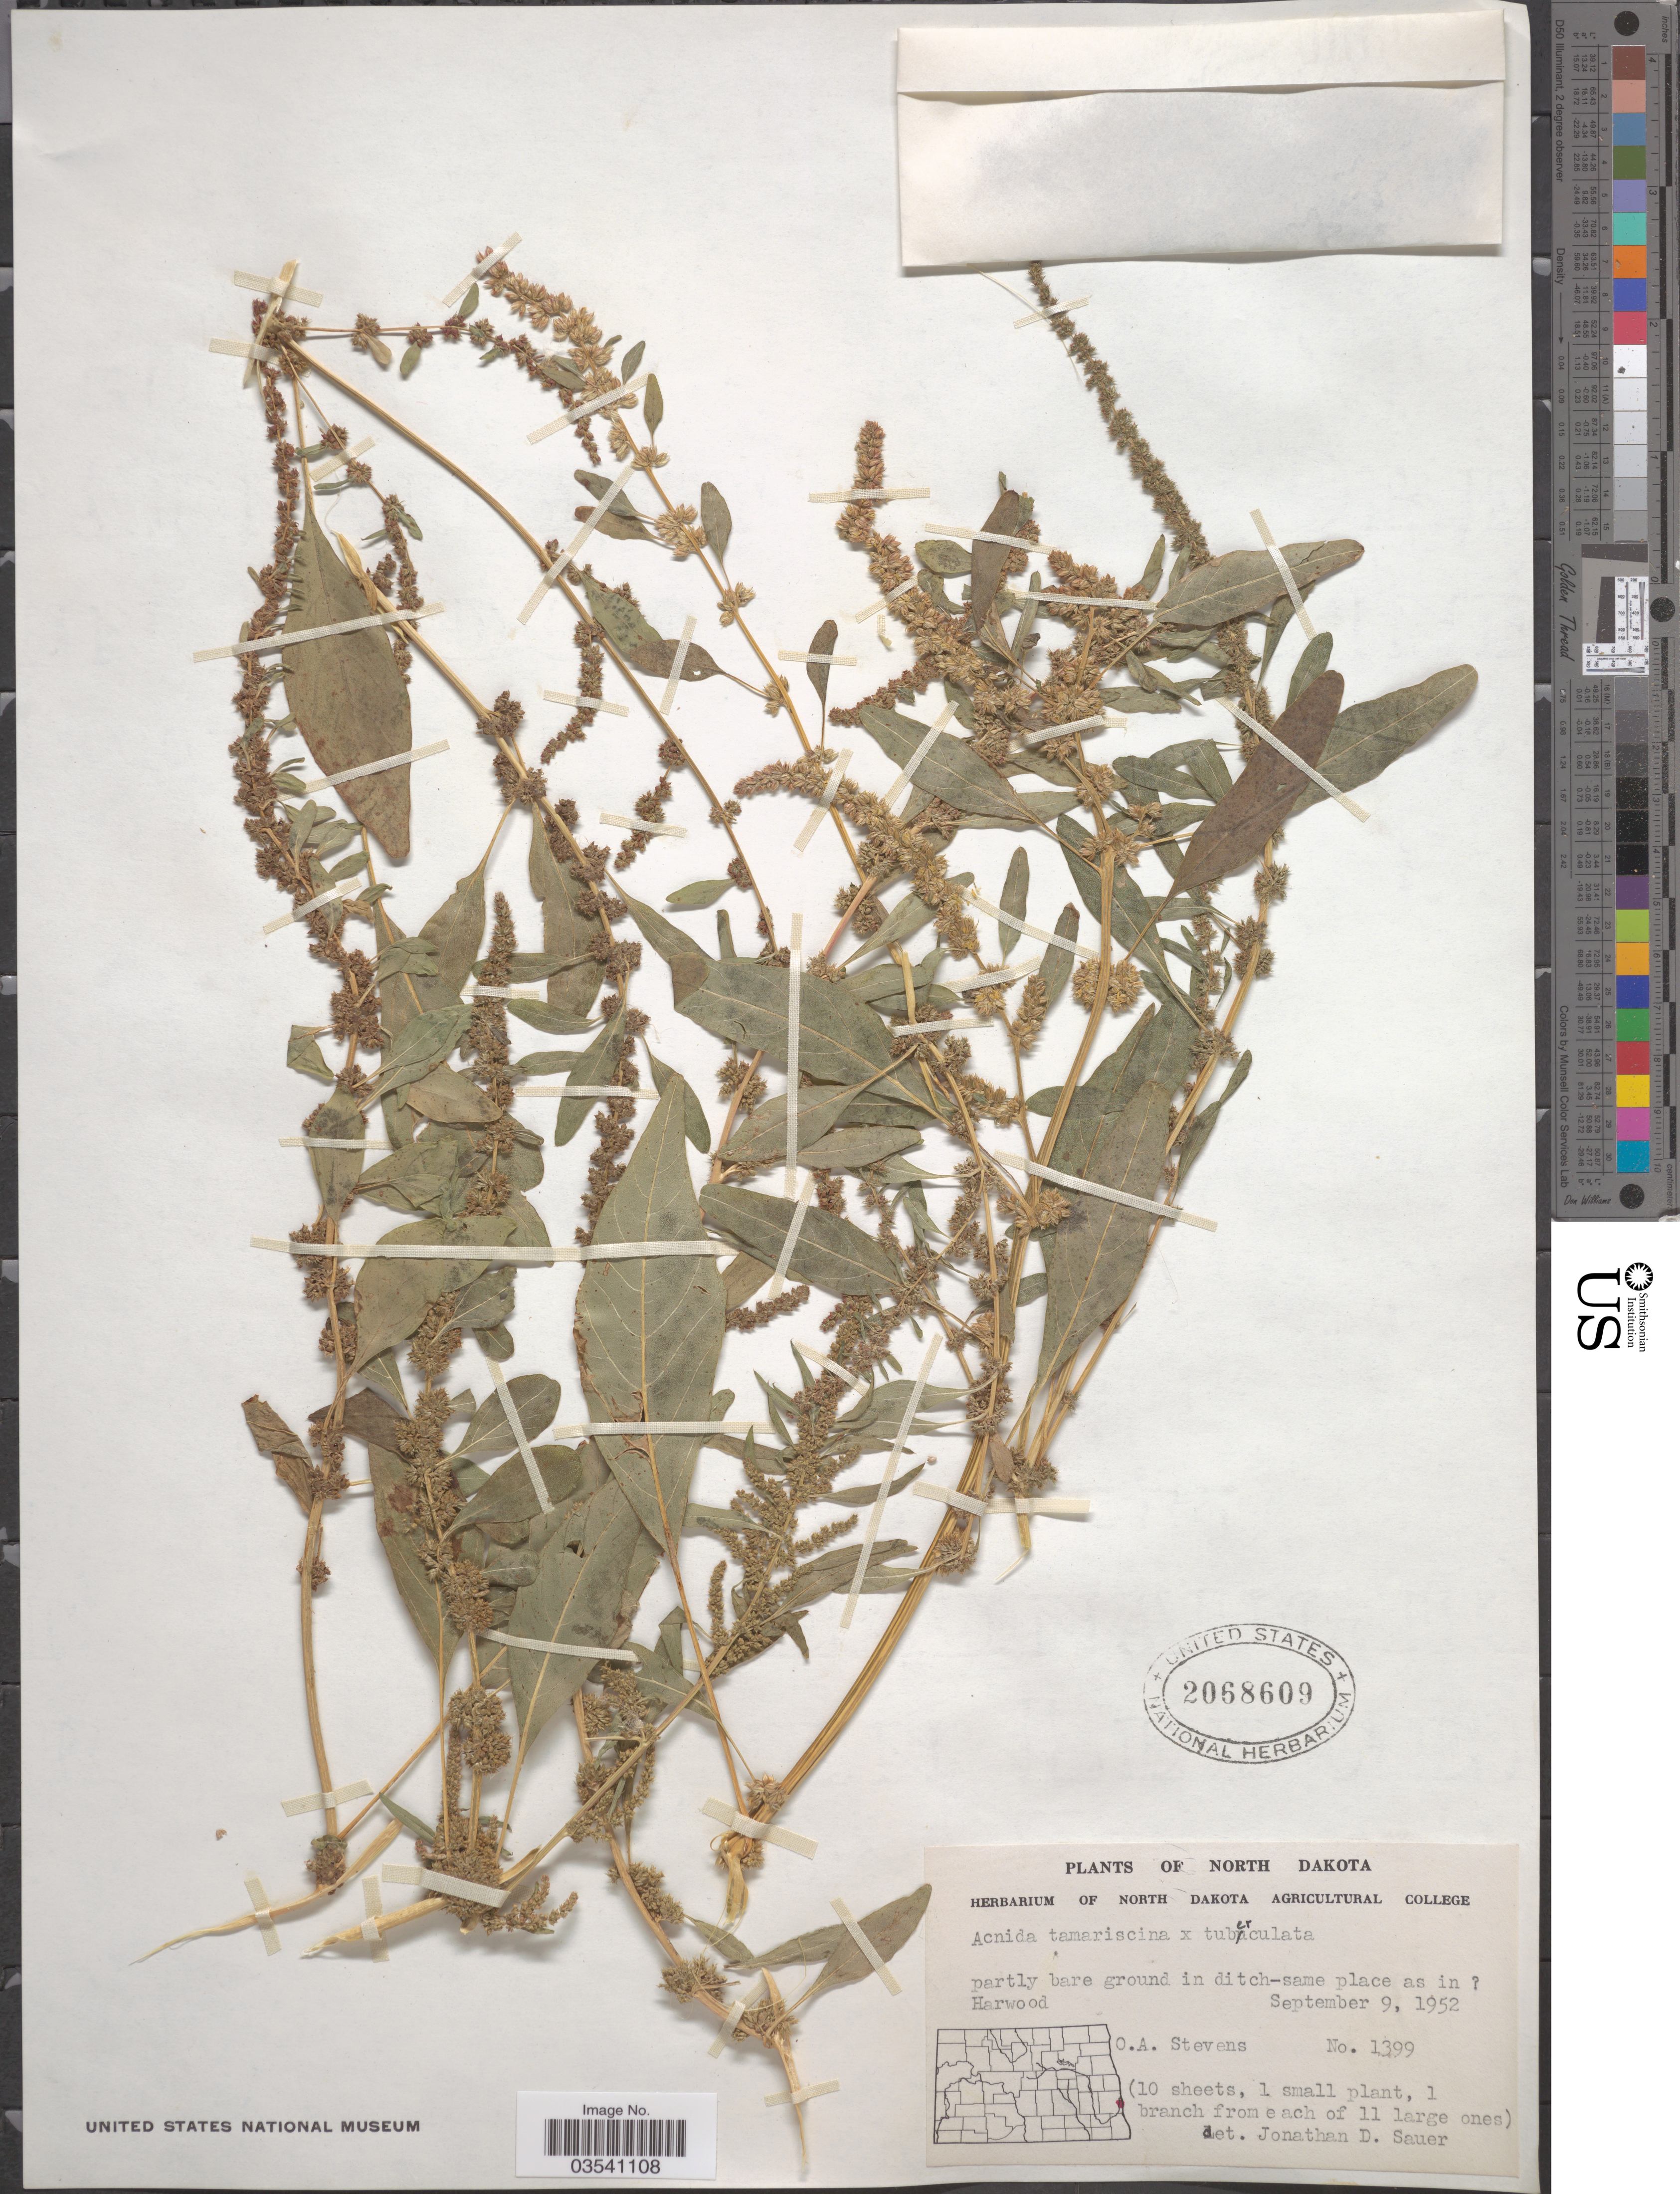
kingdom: Plantae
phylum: Tracheophyta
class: Magnoliopsida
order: Caryophyllales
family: Amaranthaceae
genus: Amaranthus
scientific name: Amaranthus tamariscinus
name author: Nutt.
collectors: O. A. Stevens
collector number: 1399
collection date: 1952-09-09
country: United States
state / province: North Dakota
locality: Partly bare ground in ditch-same place as in [unsure placement] Harwood.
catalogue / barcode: US 2068609